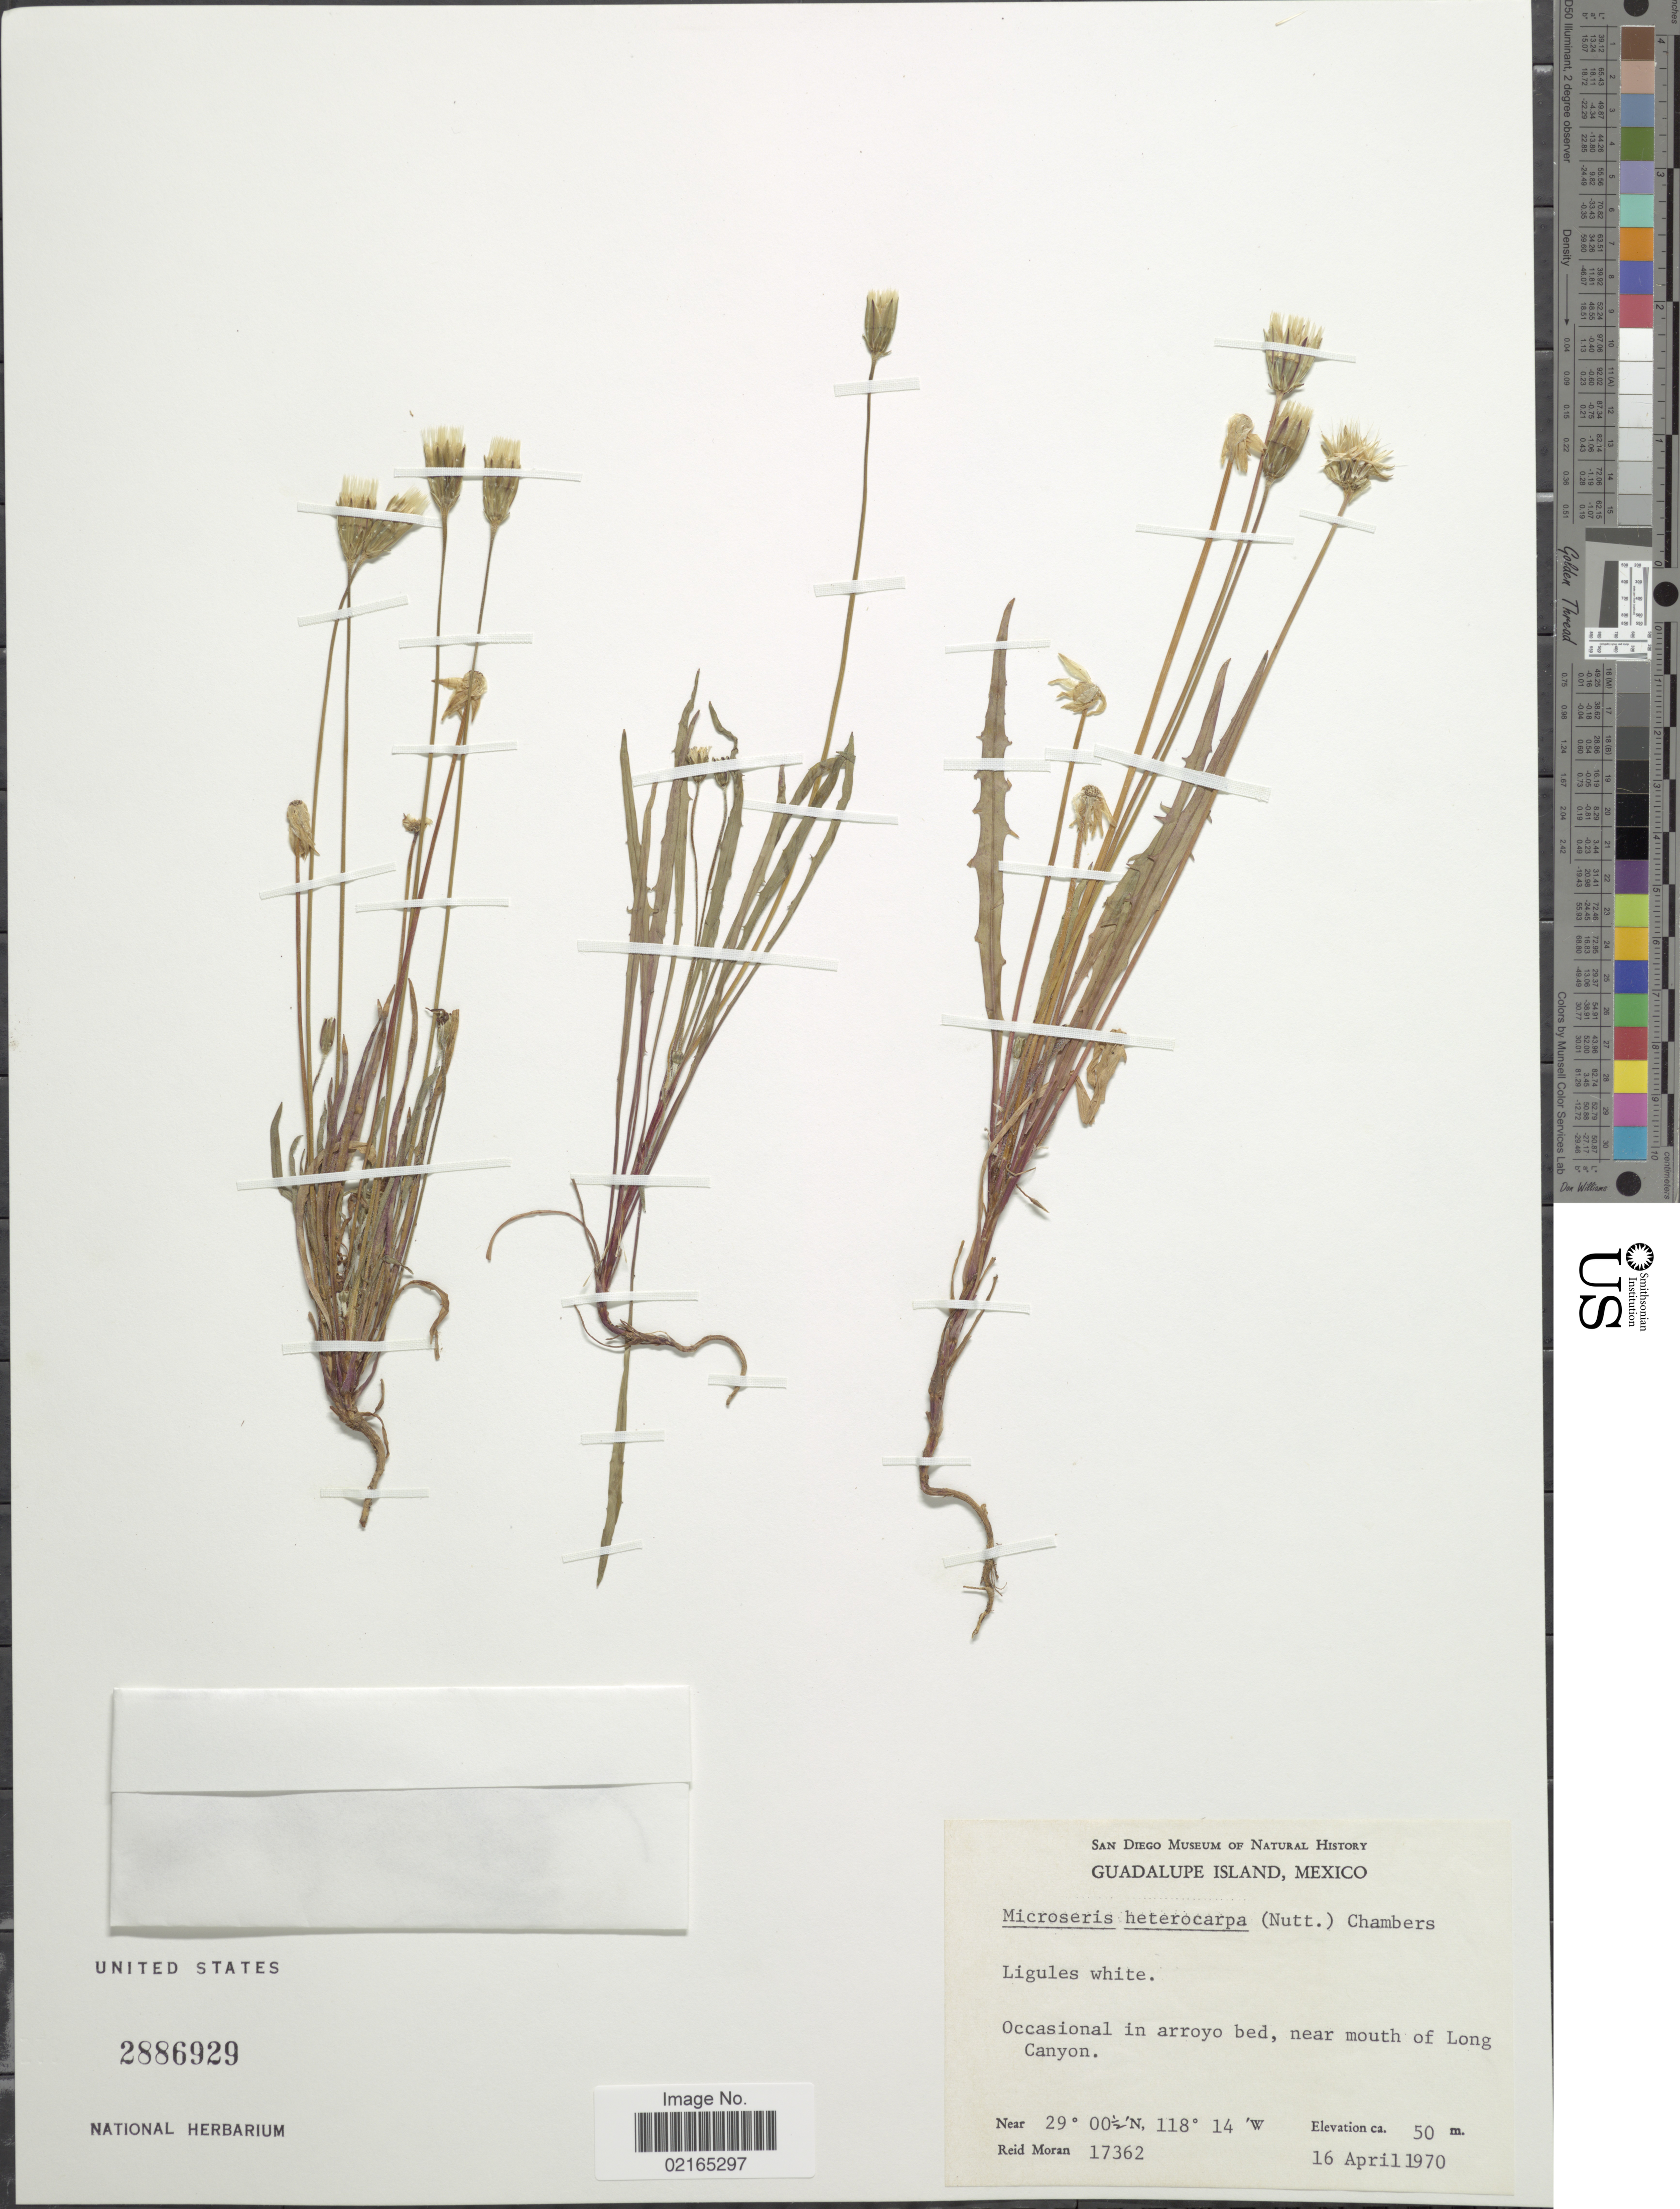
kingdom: Plantae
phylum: Tracheophyta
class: Magnoliopsida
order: Asterales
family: Asteraceae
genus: Microseris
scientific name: Microseris heterocarpa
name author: (Nutt.) K.L. Chambers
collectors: R. V. Moran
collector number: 17362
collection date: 1970-04-16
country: Mexico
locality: Guadalupe Island, occasional in arroyo bed, near mouth of Long Canyon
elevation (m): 50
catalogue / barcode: US 2886929